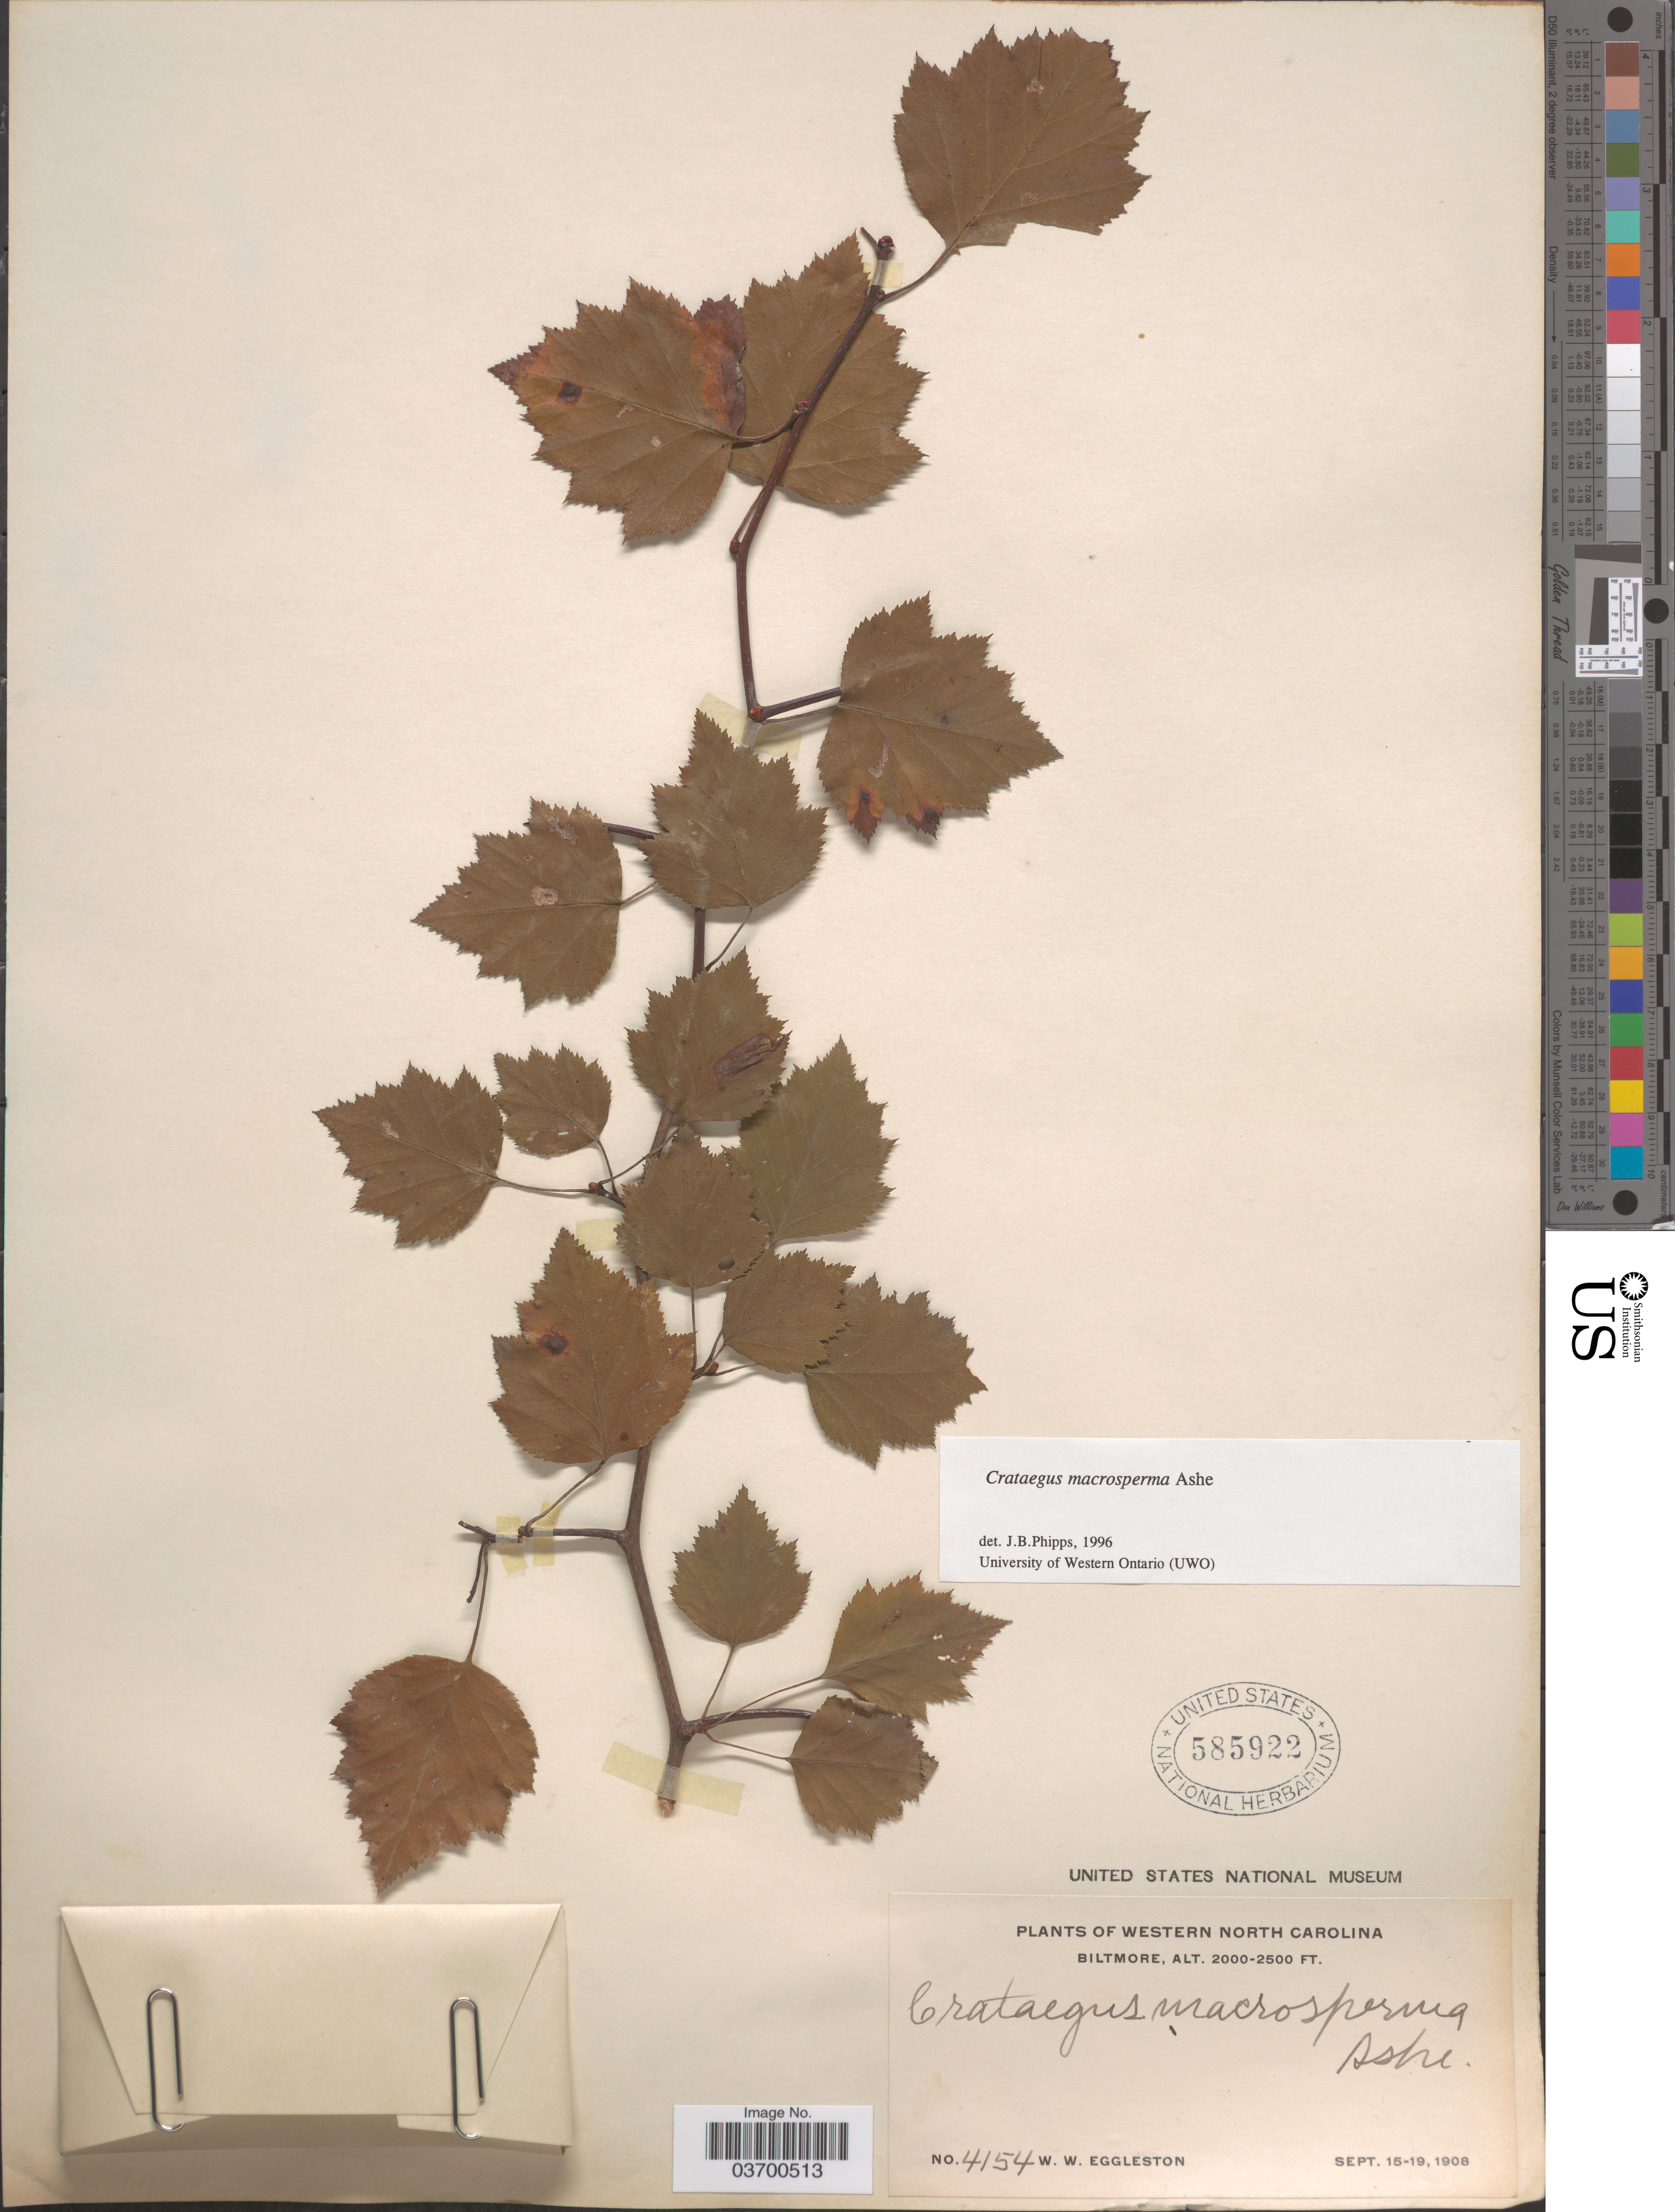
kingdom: Plantae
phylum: Tracheophyta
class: Magnoliopsida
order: Rosales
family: Rosaceae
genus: Crataegus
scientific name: Crataegus macrosperma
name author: Ashe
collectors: W. W. Eggleston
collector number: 4154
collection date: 1909-09-15/1909-09-19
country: United States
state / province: North Carolina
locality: Western North Carlina. Biltmore.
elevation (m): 610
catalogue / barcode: US 585922